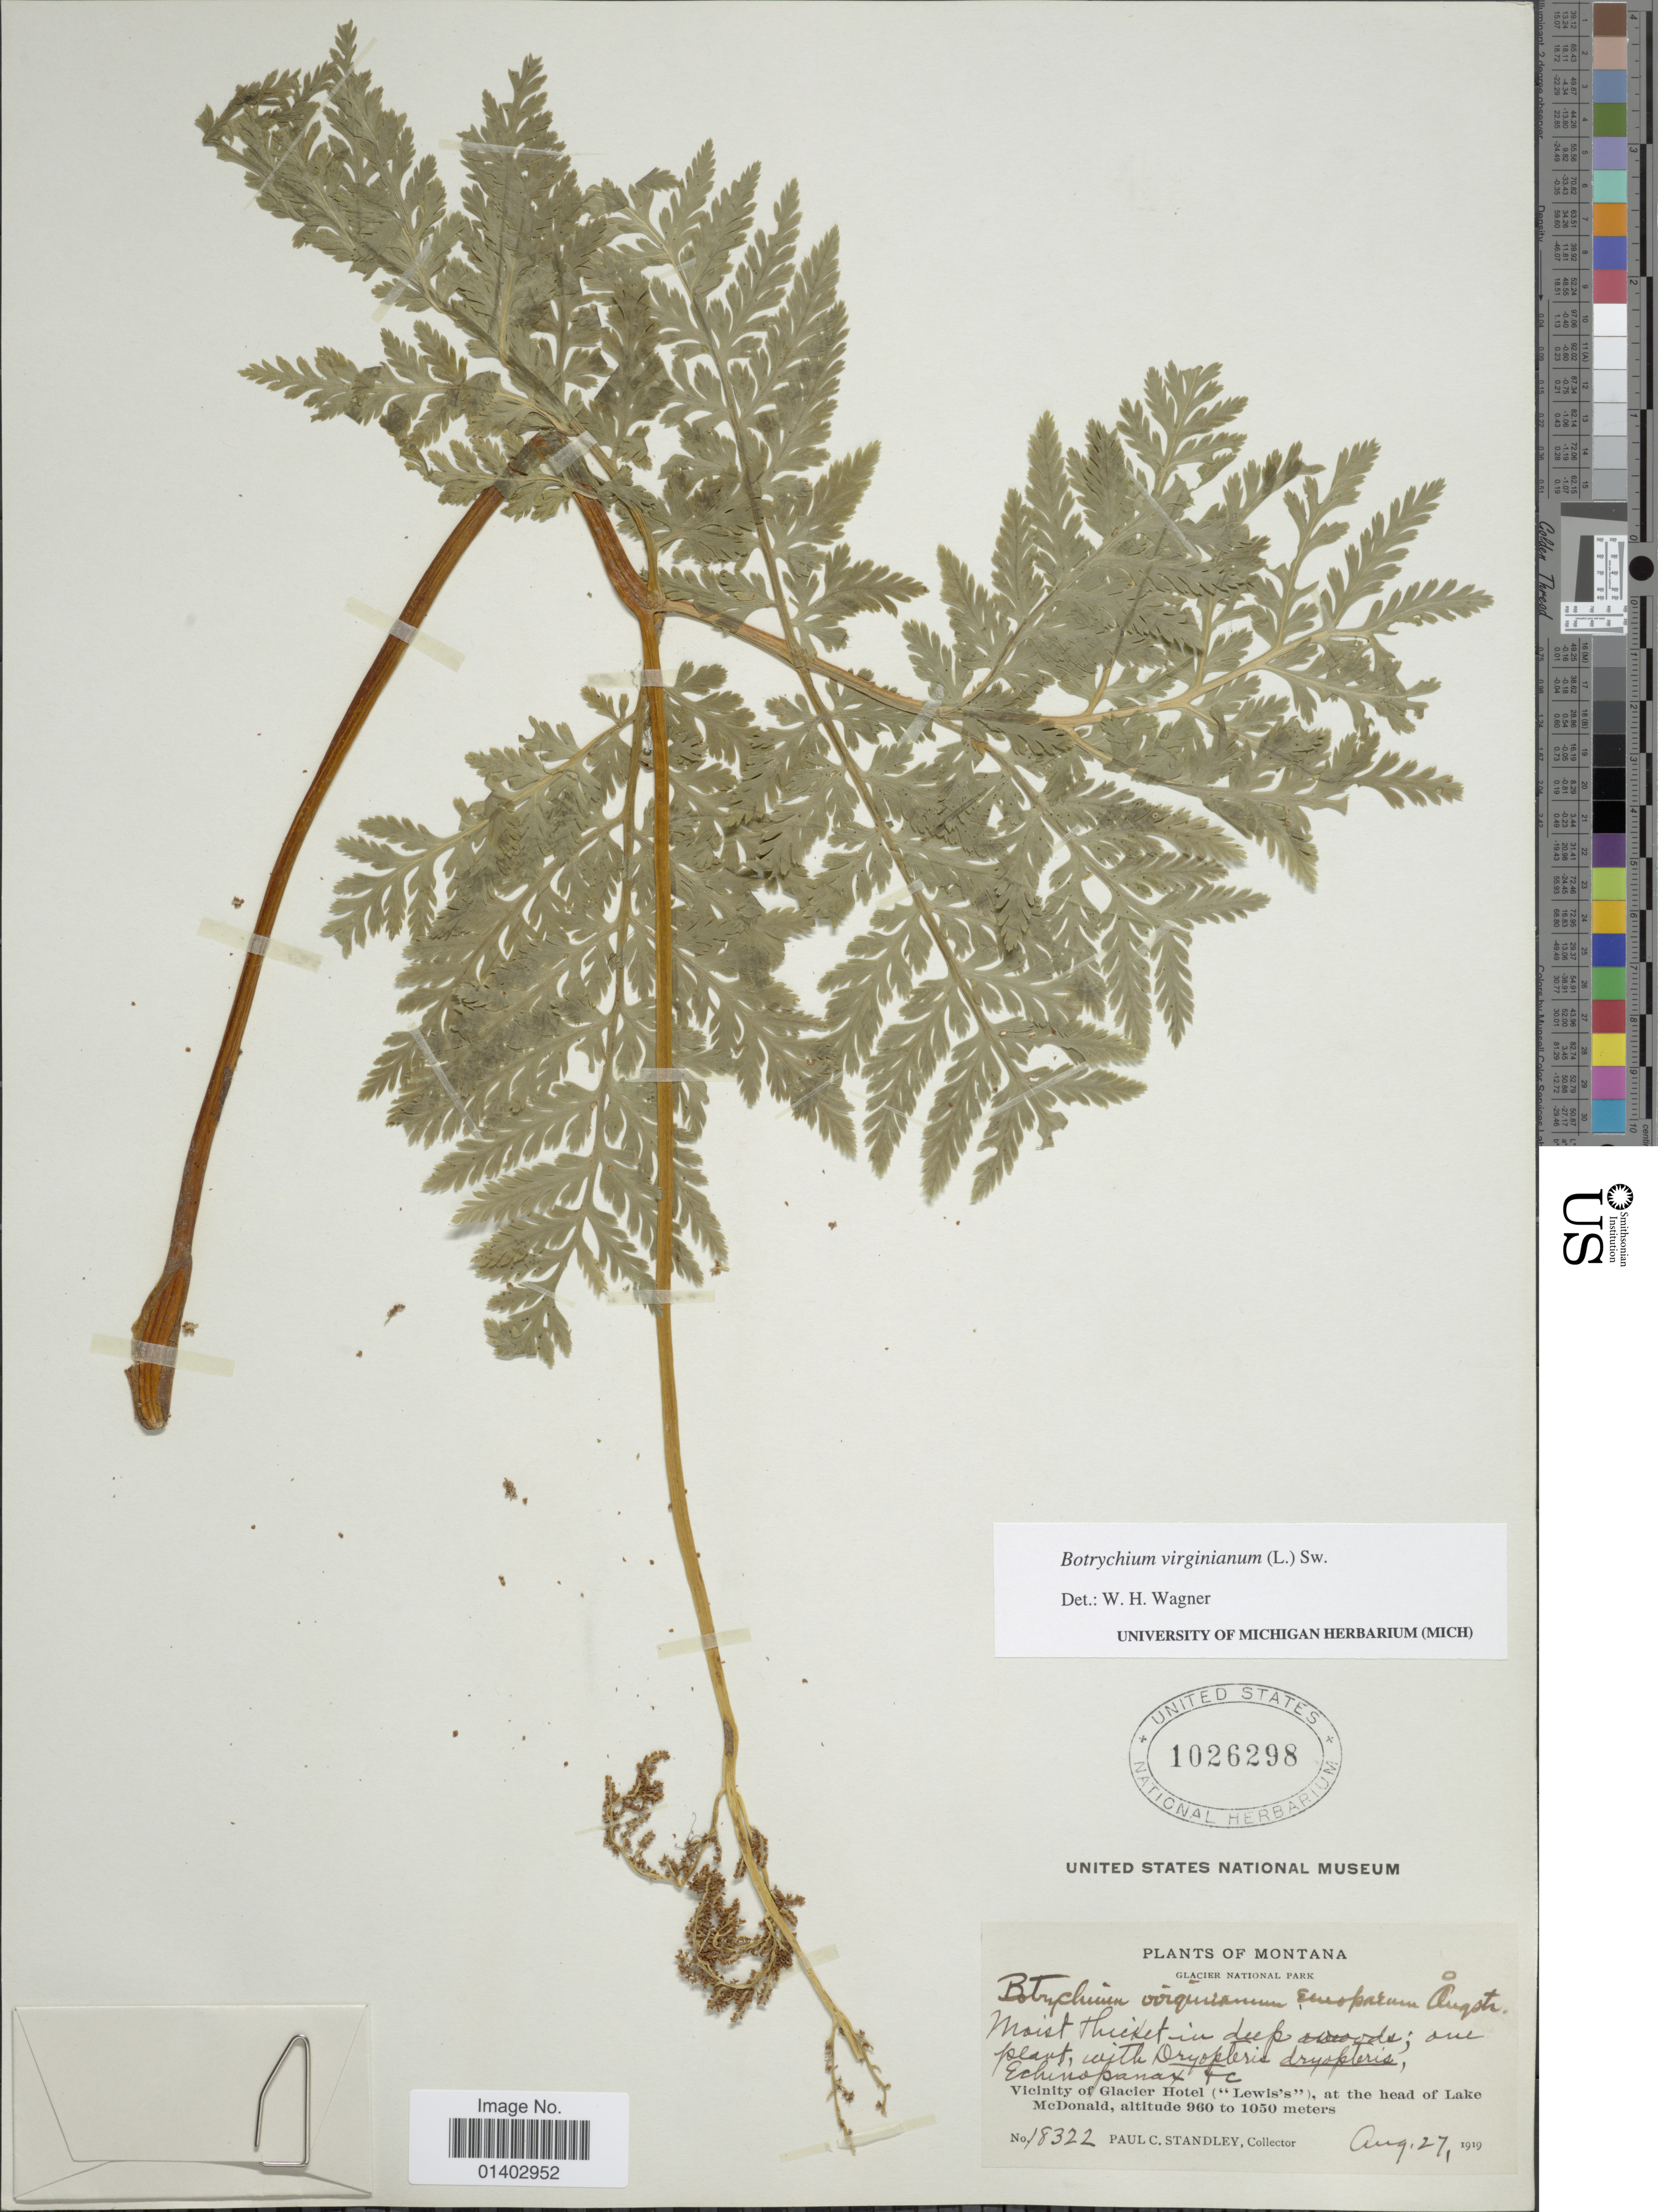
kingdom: Plantae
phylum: Tracheophyta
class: Polypodiopsida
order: Ophioglossales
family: Ophioglossaceae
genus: Botrychium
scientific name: Botrychium virginianum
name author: (L.) Sw.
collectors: P. C. Standley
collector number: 18322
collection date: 1919-08-27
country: United States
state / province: Montana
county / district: Flathead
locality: Glacier National Park, Vicinity of Glacier Hotel ('Lewis's') , at the head of Lake McDonald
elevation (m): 960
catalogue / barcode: US 1026298